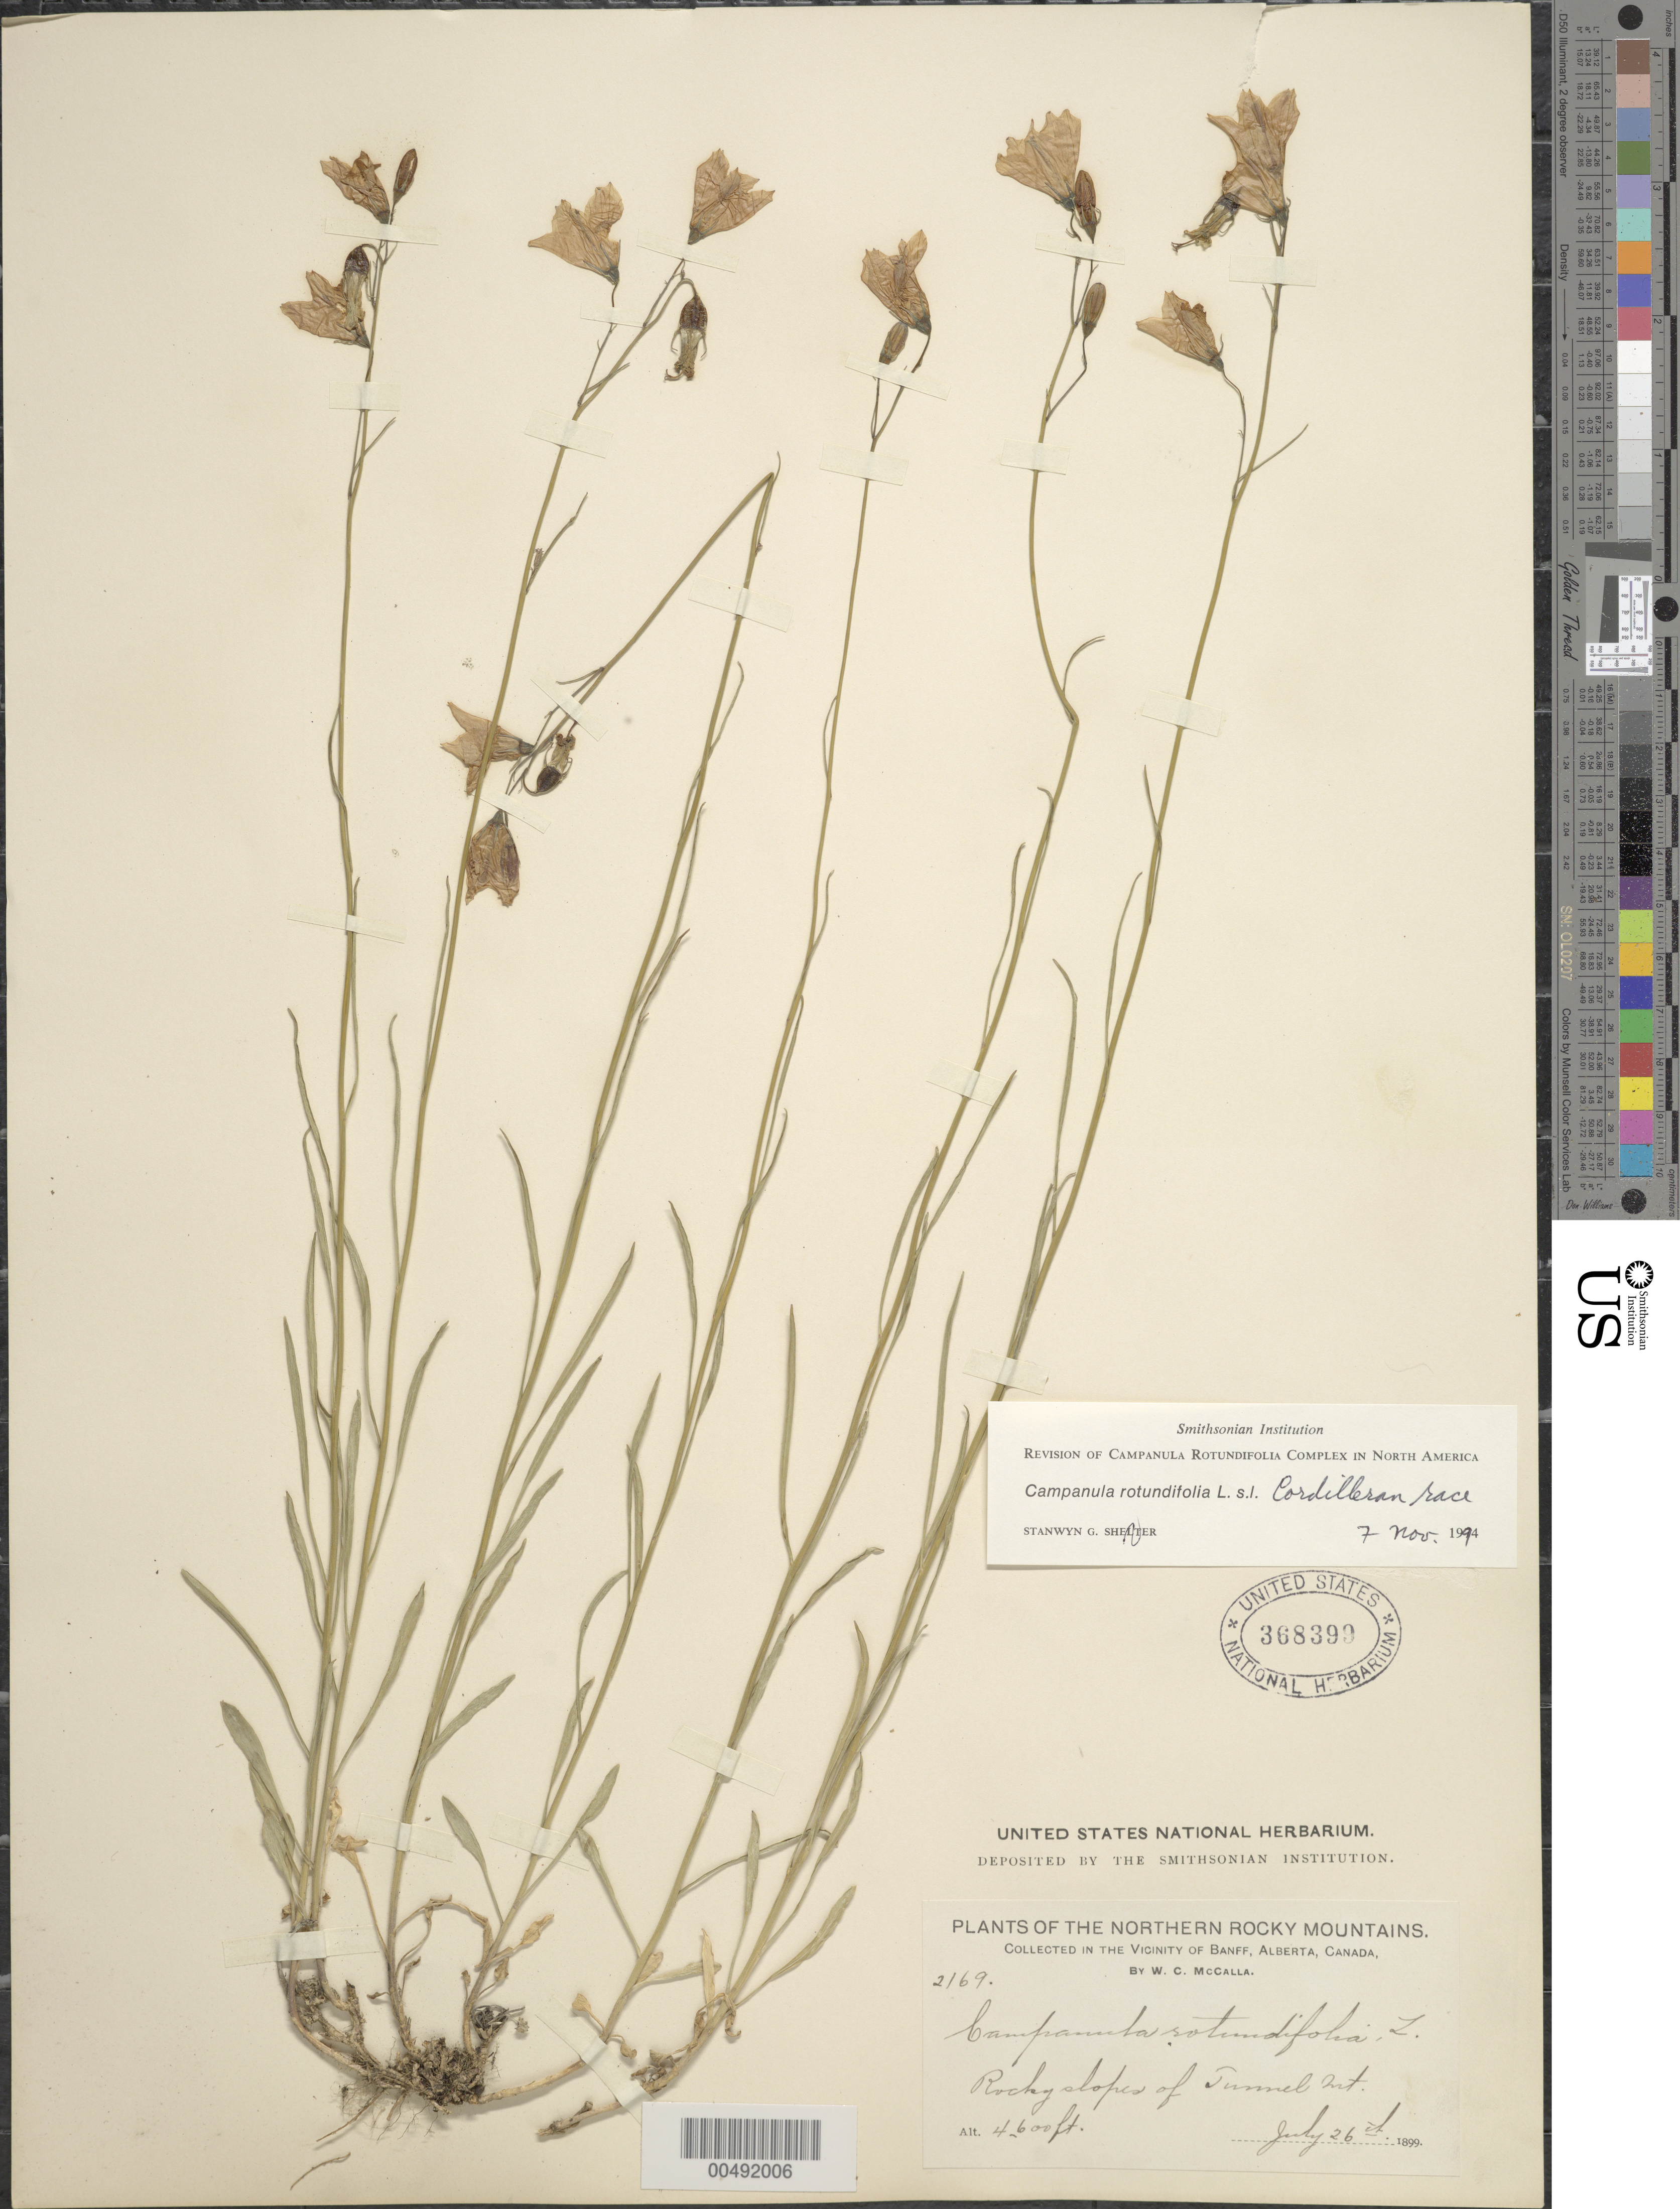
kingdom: Plantae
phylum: Tracheophyta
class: Magnoliopsida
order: Asterales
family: Campanulaceae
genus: Campanula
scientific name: Campanula rotundifolia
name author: L.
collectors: W. McCalla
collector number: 2169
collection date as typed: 26 Jul 1899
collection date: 1899-07-26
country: Canada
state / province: Alberta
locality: Banff, Tunnel Mt.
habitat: rocky slopes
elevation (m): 1402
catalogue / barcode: US 368399